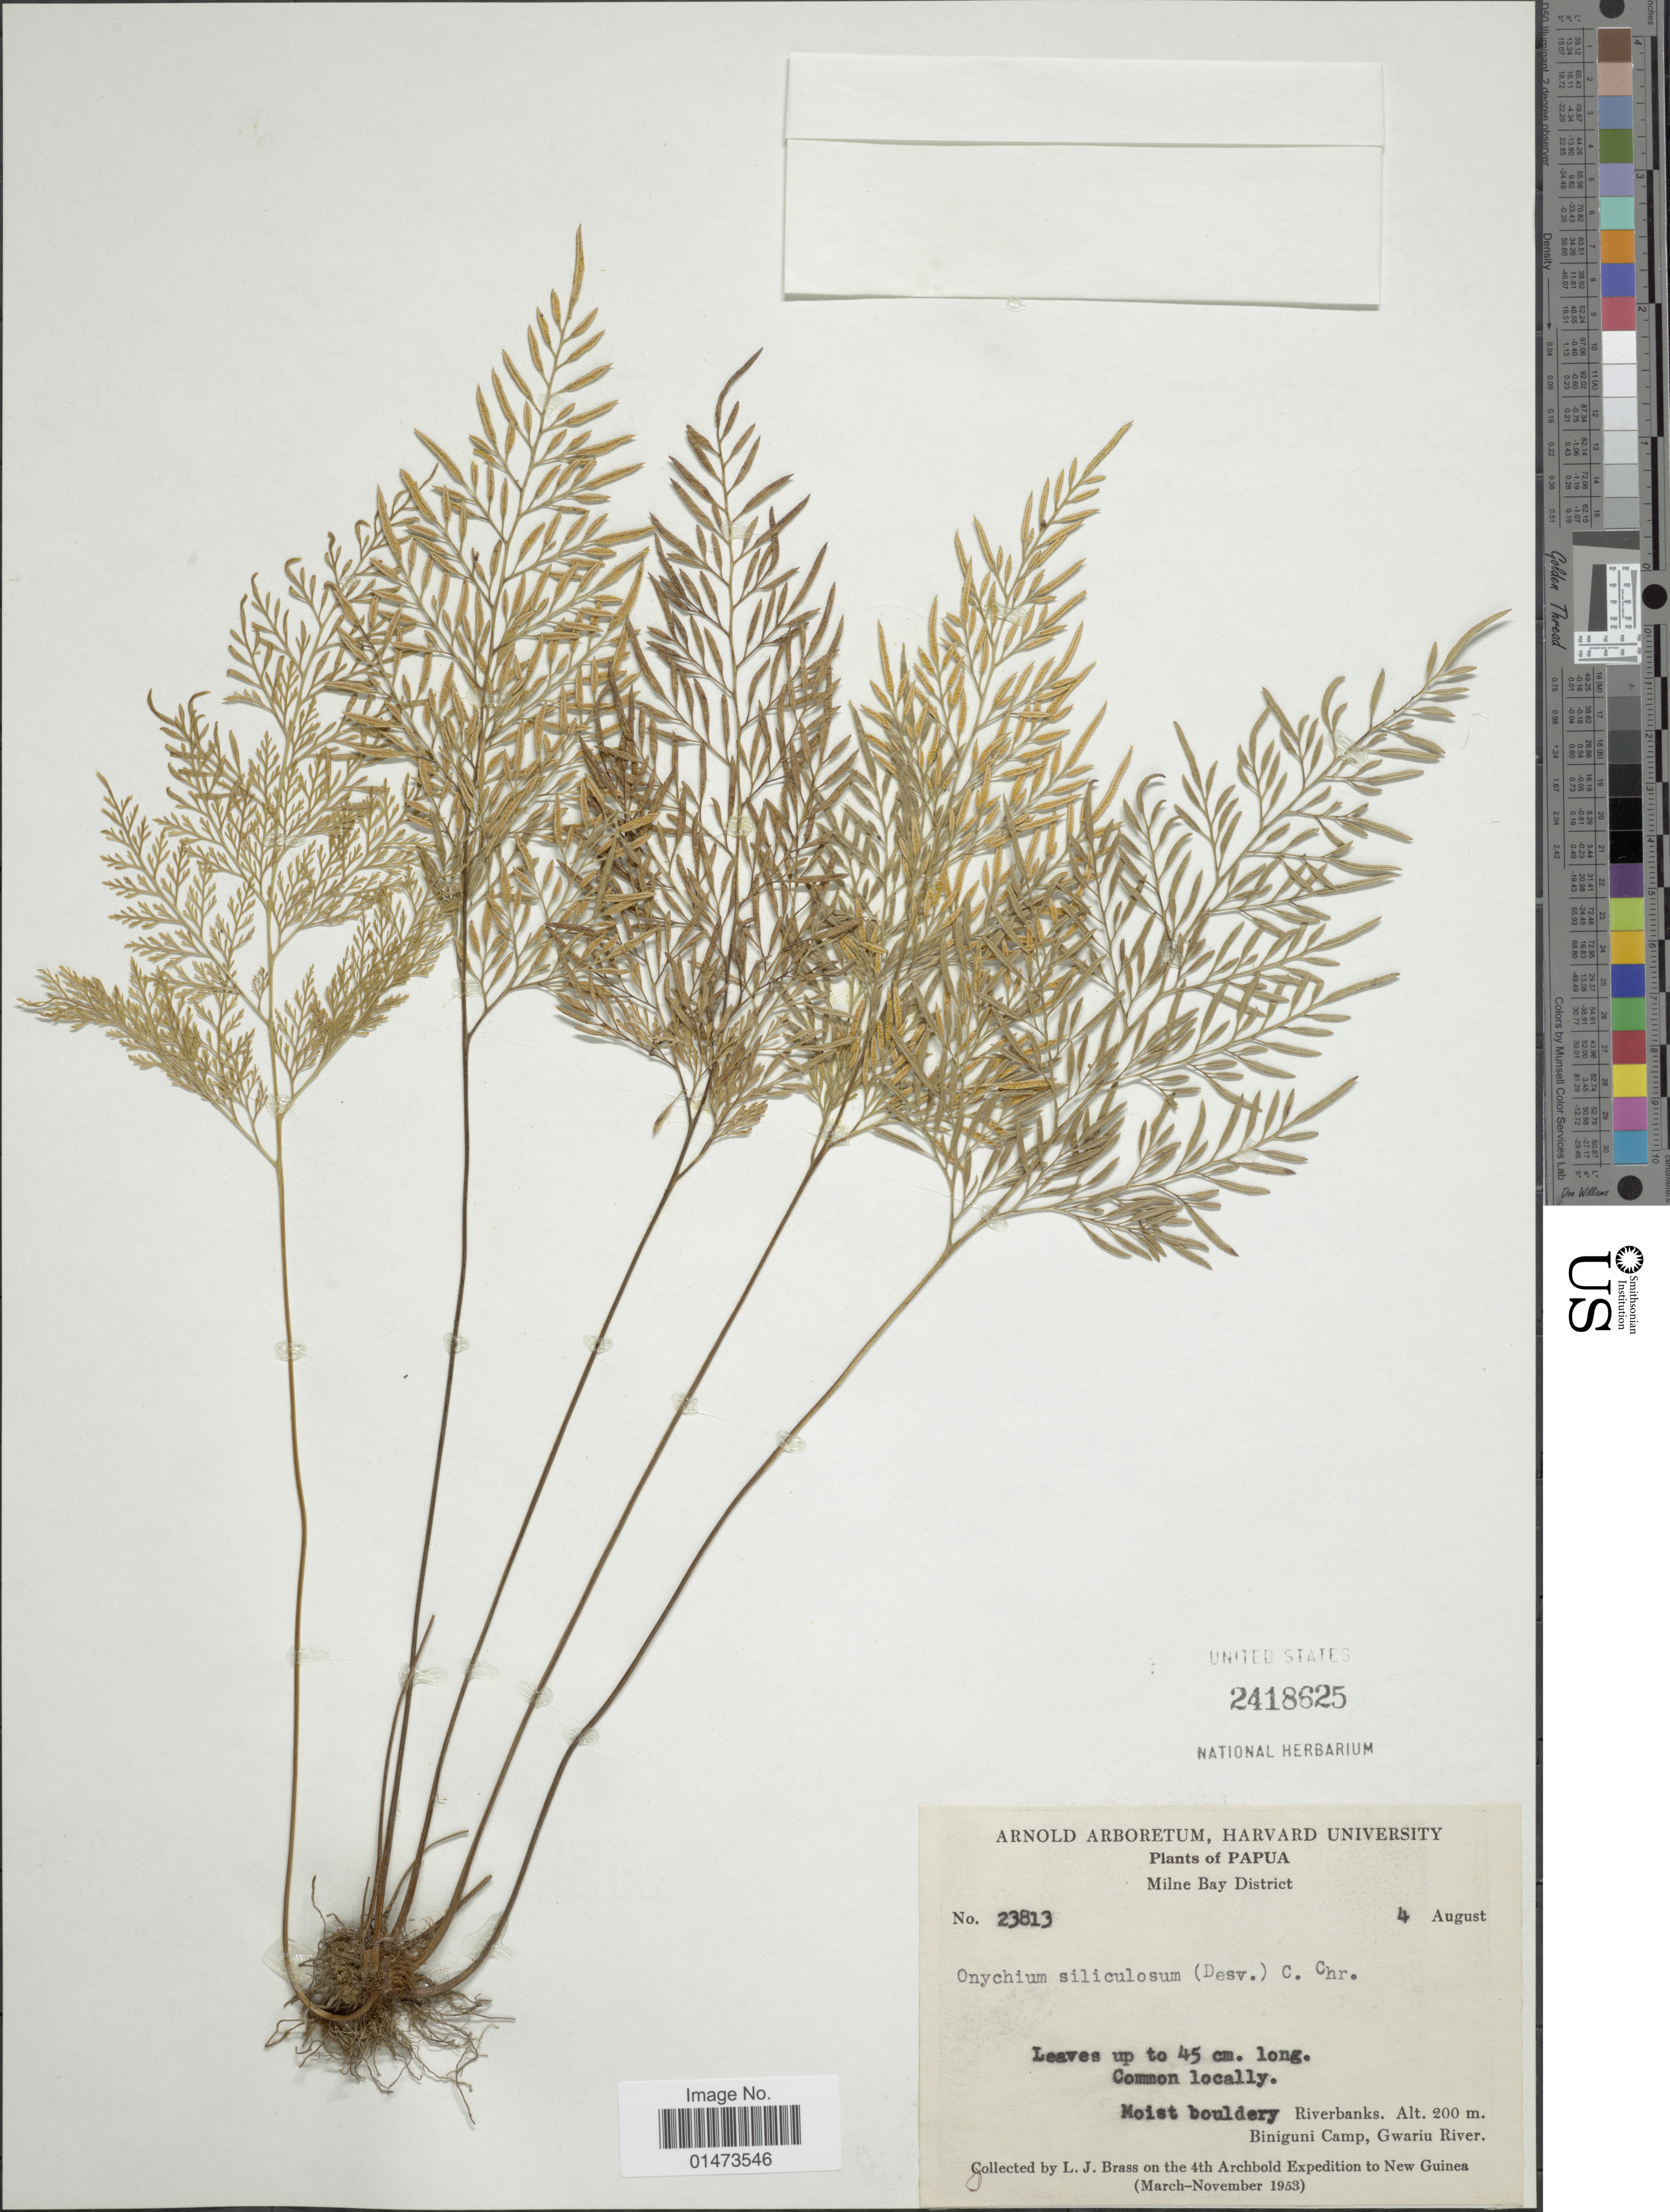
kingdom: Plantae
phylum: Tracheophyta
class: Polypodiopsida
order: Polypodiales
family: Pteridaceae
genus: Onychium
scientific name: Onychium siliculosum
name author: (Desv.) C. Chr.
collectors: L. J. Brass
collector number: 23813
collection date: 1953-08-04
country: Papua New Guinea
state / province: Milne Bay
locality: Milne Bay District, moist bouldery Riverbanks, Biniguni Camp, Gwariu River.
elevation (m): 200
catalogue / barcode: US 2418625